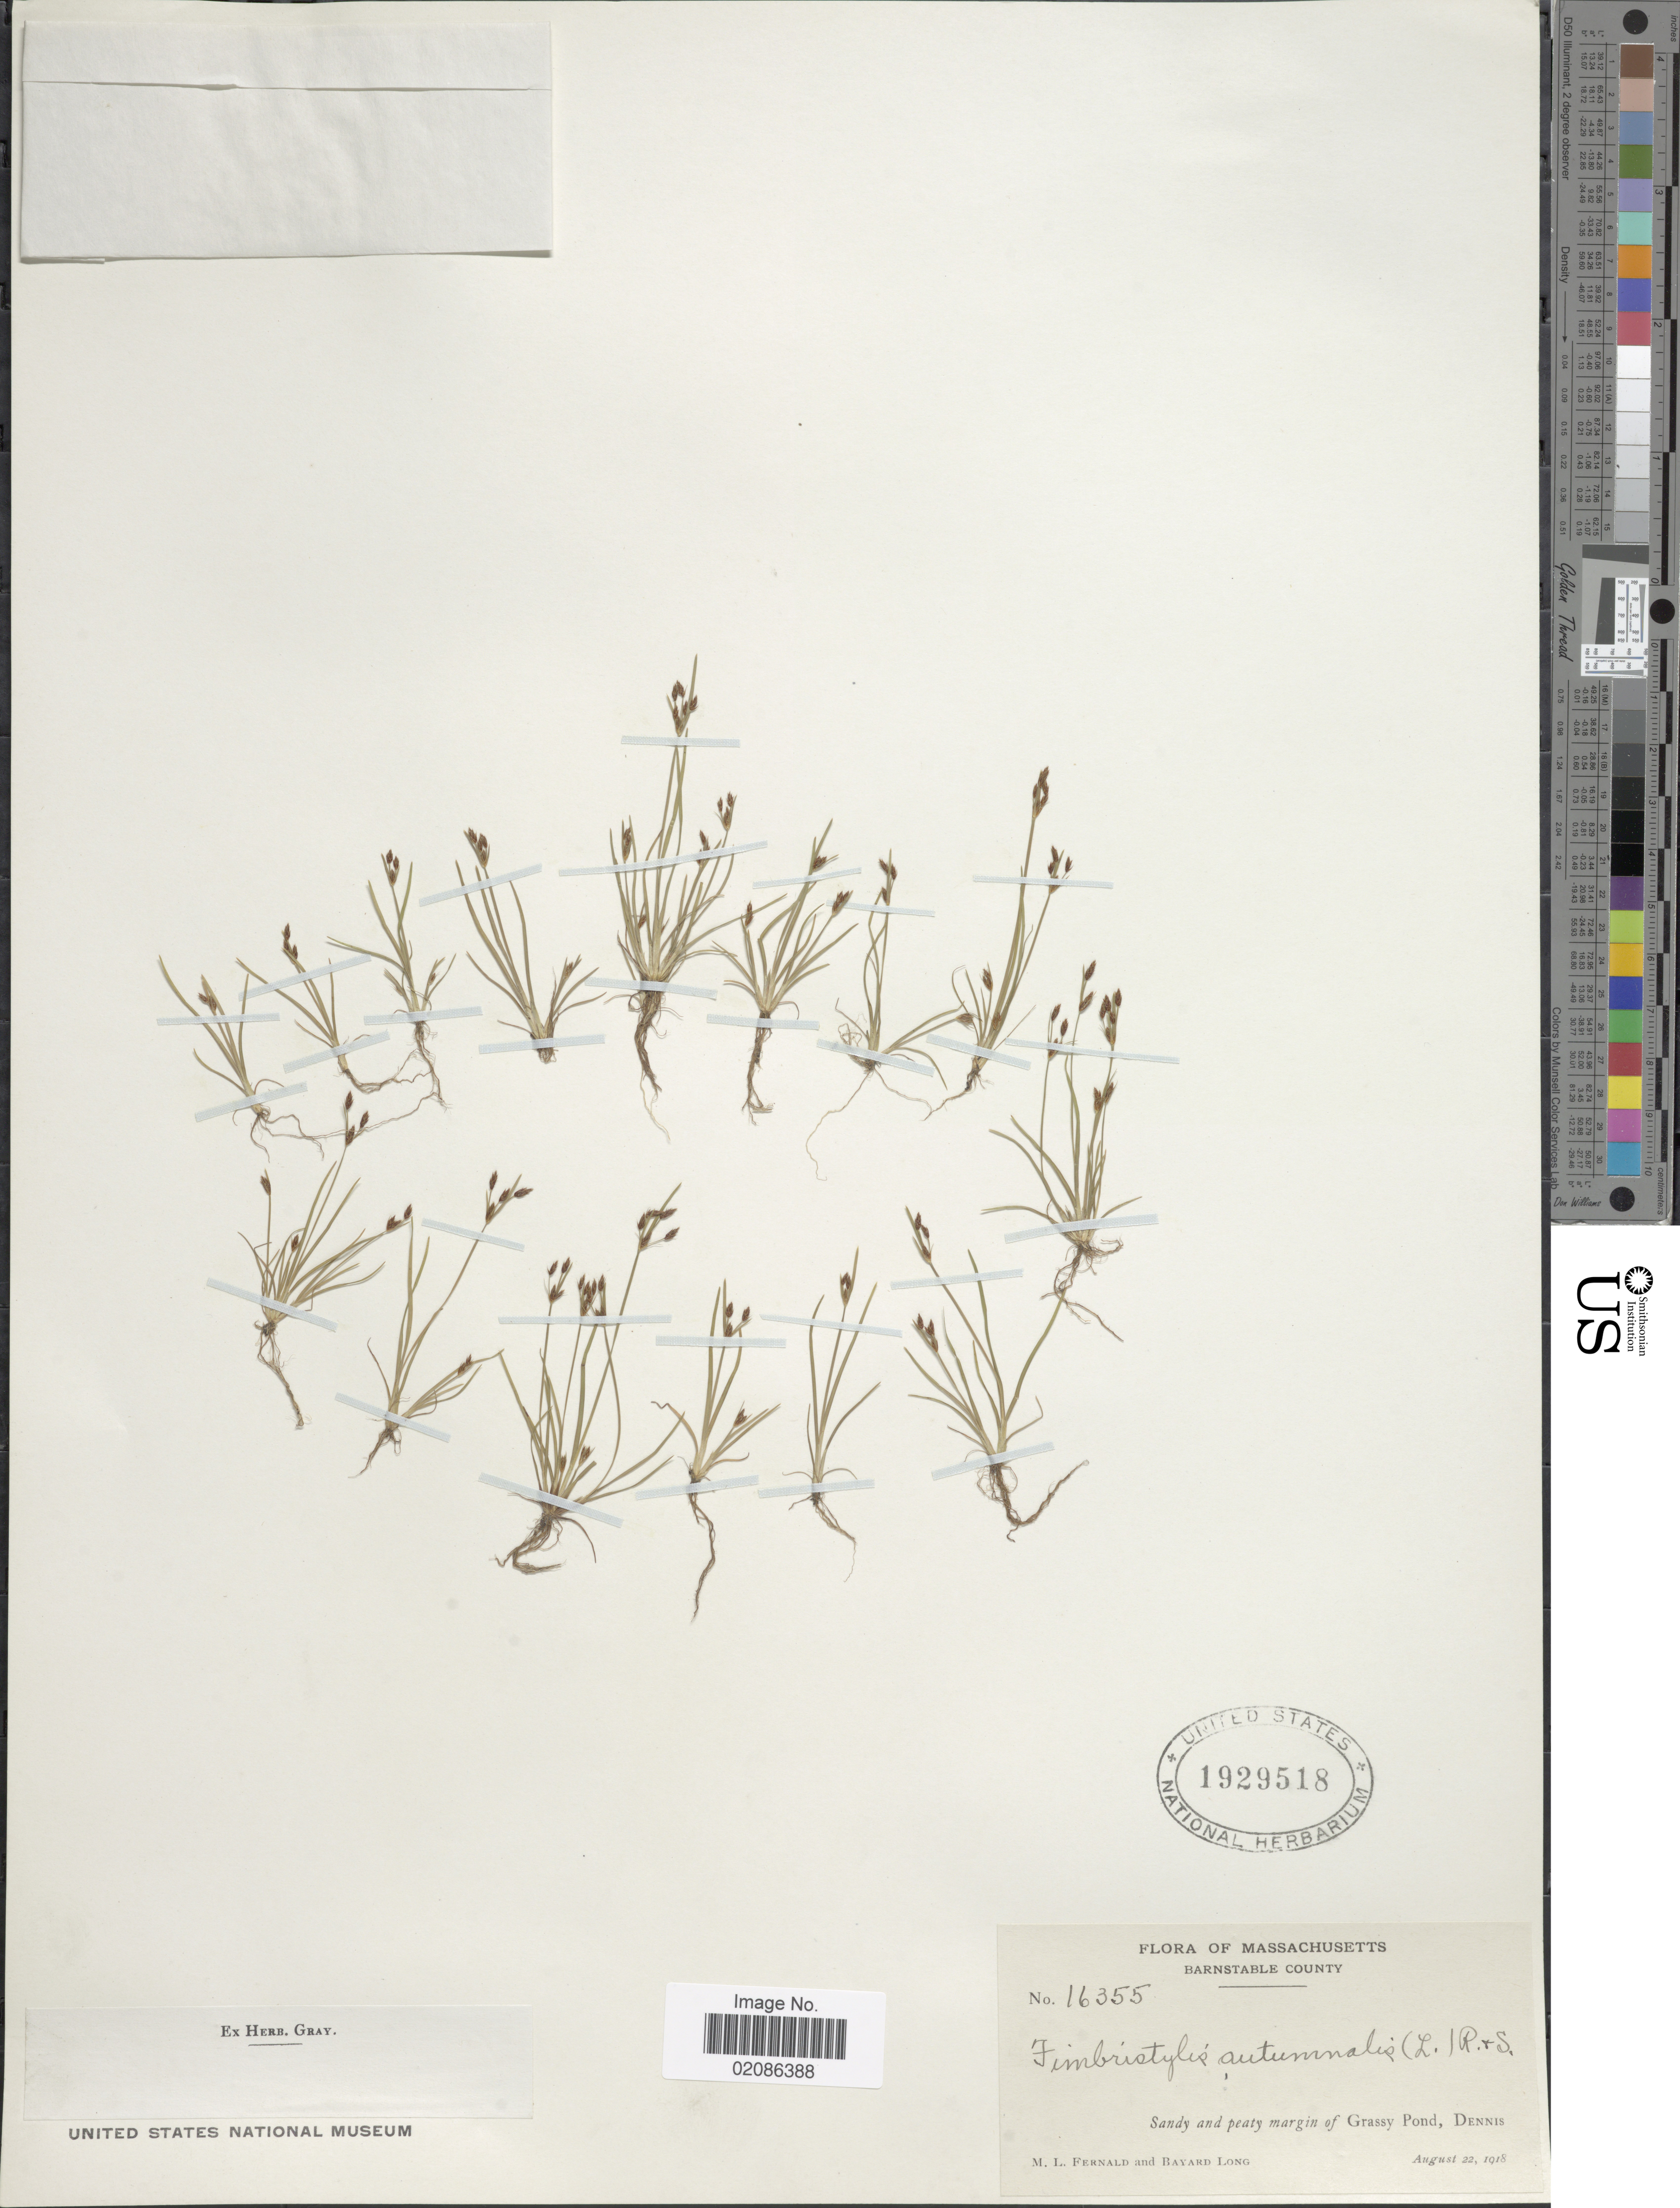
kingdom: Plantae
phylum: Tracheophyta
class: Liliopsida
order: Poales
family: Cyperaceae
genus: Fimbristylis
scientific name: Fimbristylis autumnalis (L.) Roem. & Schult.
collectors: M. L. Fernald & B. Long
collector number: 16355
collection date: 1918-08-22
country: United States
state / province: Massachusetts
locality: Barnstable County, Sandy and peaty margin of Grassy Pond, Dennis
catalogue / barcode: US 1929518